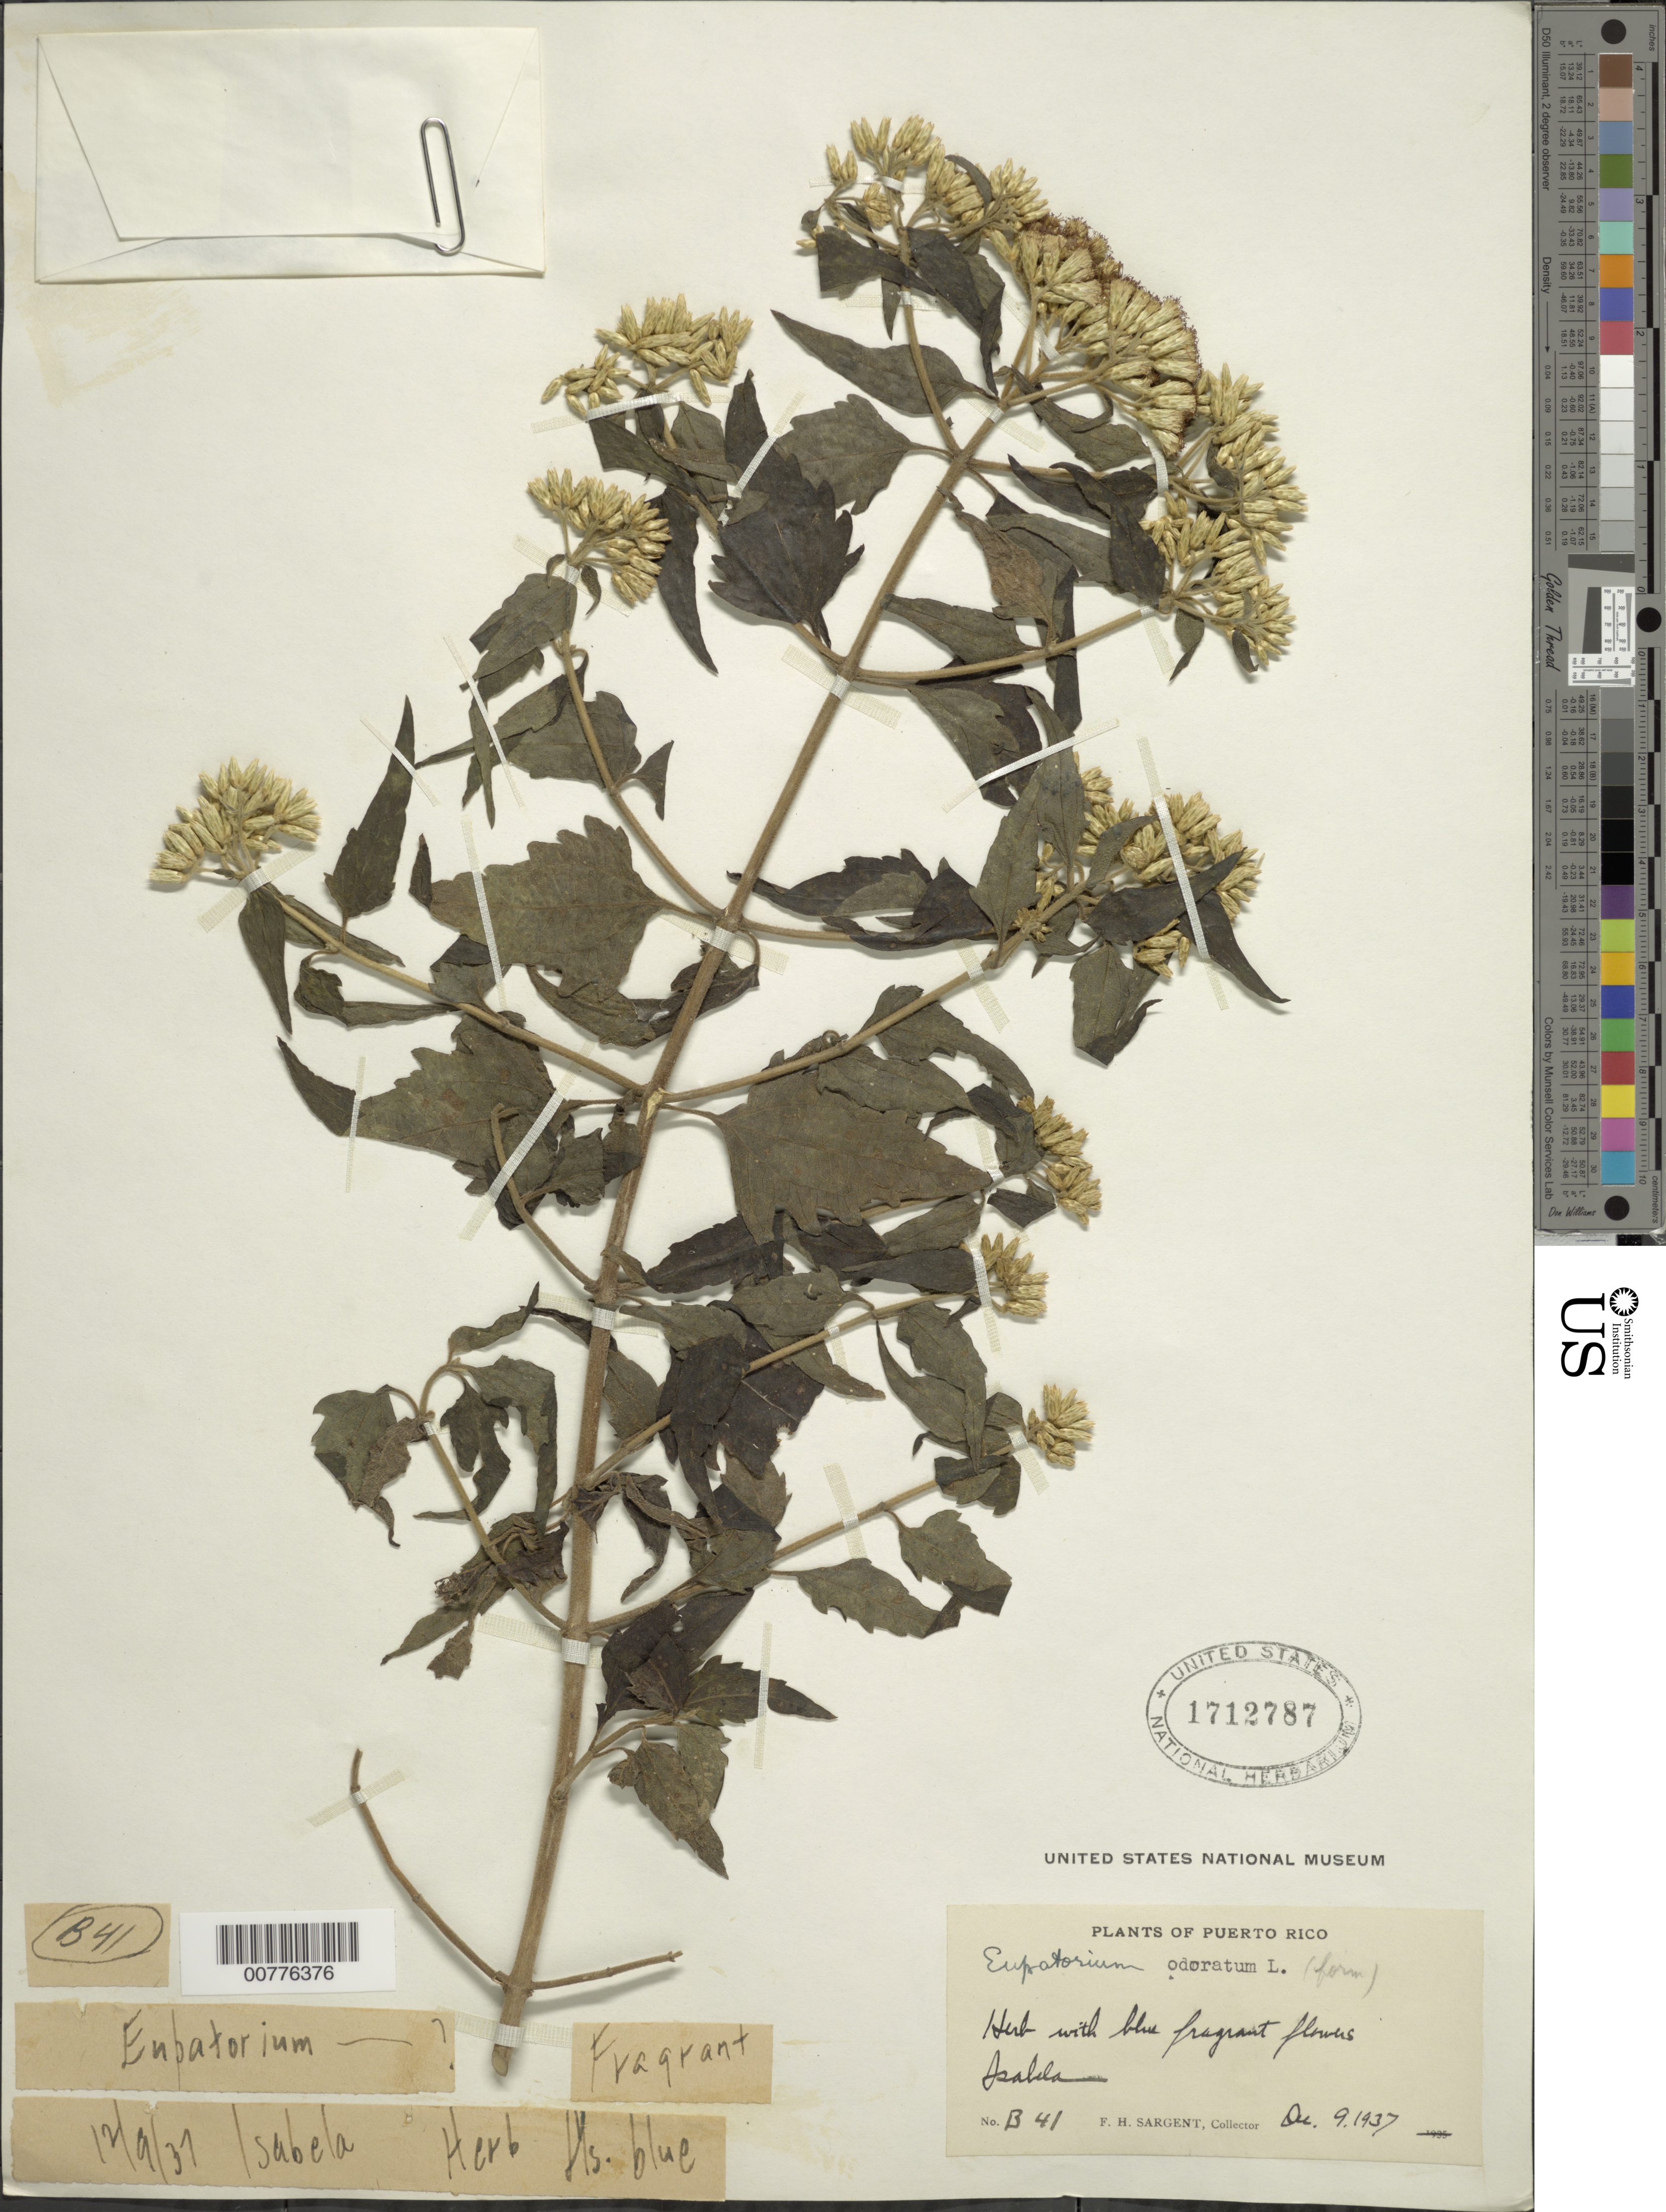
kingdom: Plantae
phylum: Tracheophyta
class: Magnoliopsida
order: Asterales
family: Asteraceae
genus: Chromolaena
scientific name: Chromolaena odorata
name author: (L.) R.M. King & H. Rob.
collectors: F. H. Sargent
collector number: B41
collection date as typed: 09 Dec 1937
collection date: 1937-12-09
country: Puerto Rico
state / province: Isabela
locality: Isabela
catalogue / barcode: US 1712787